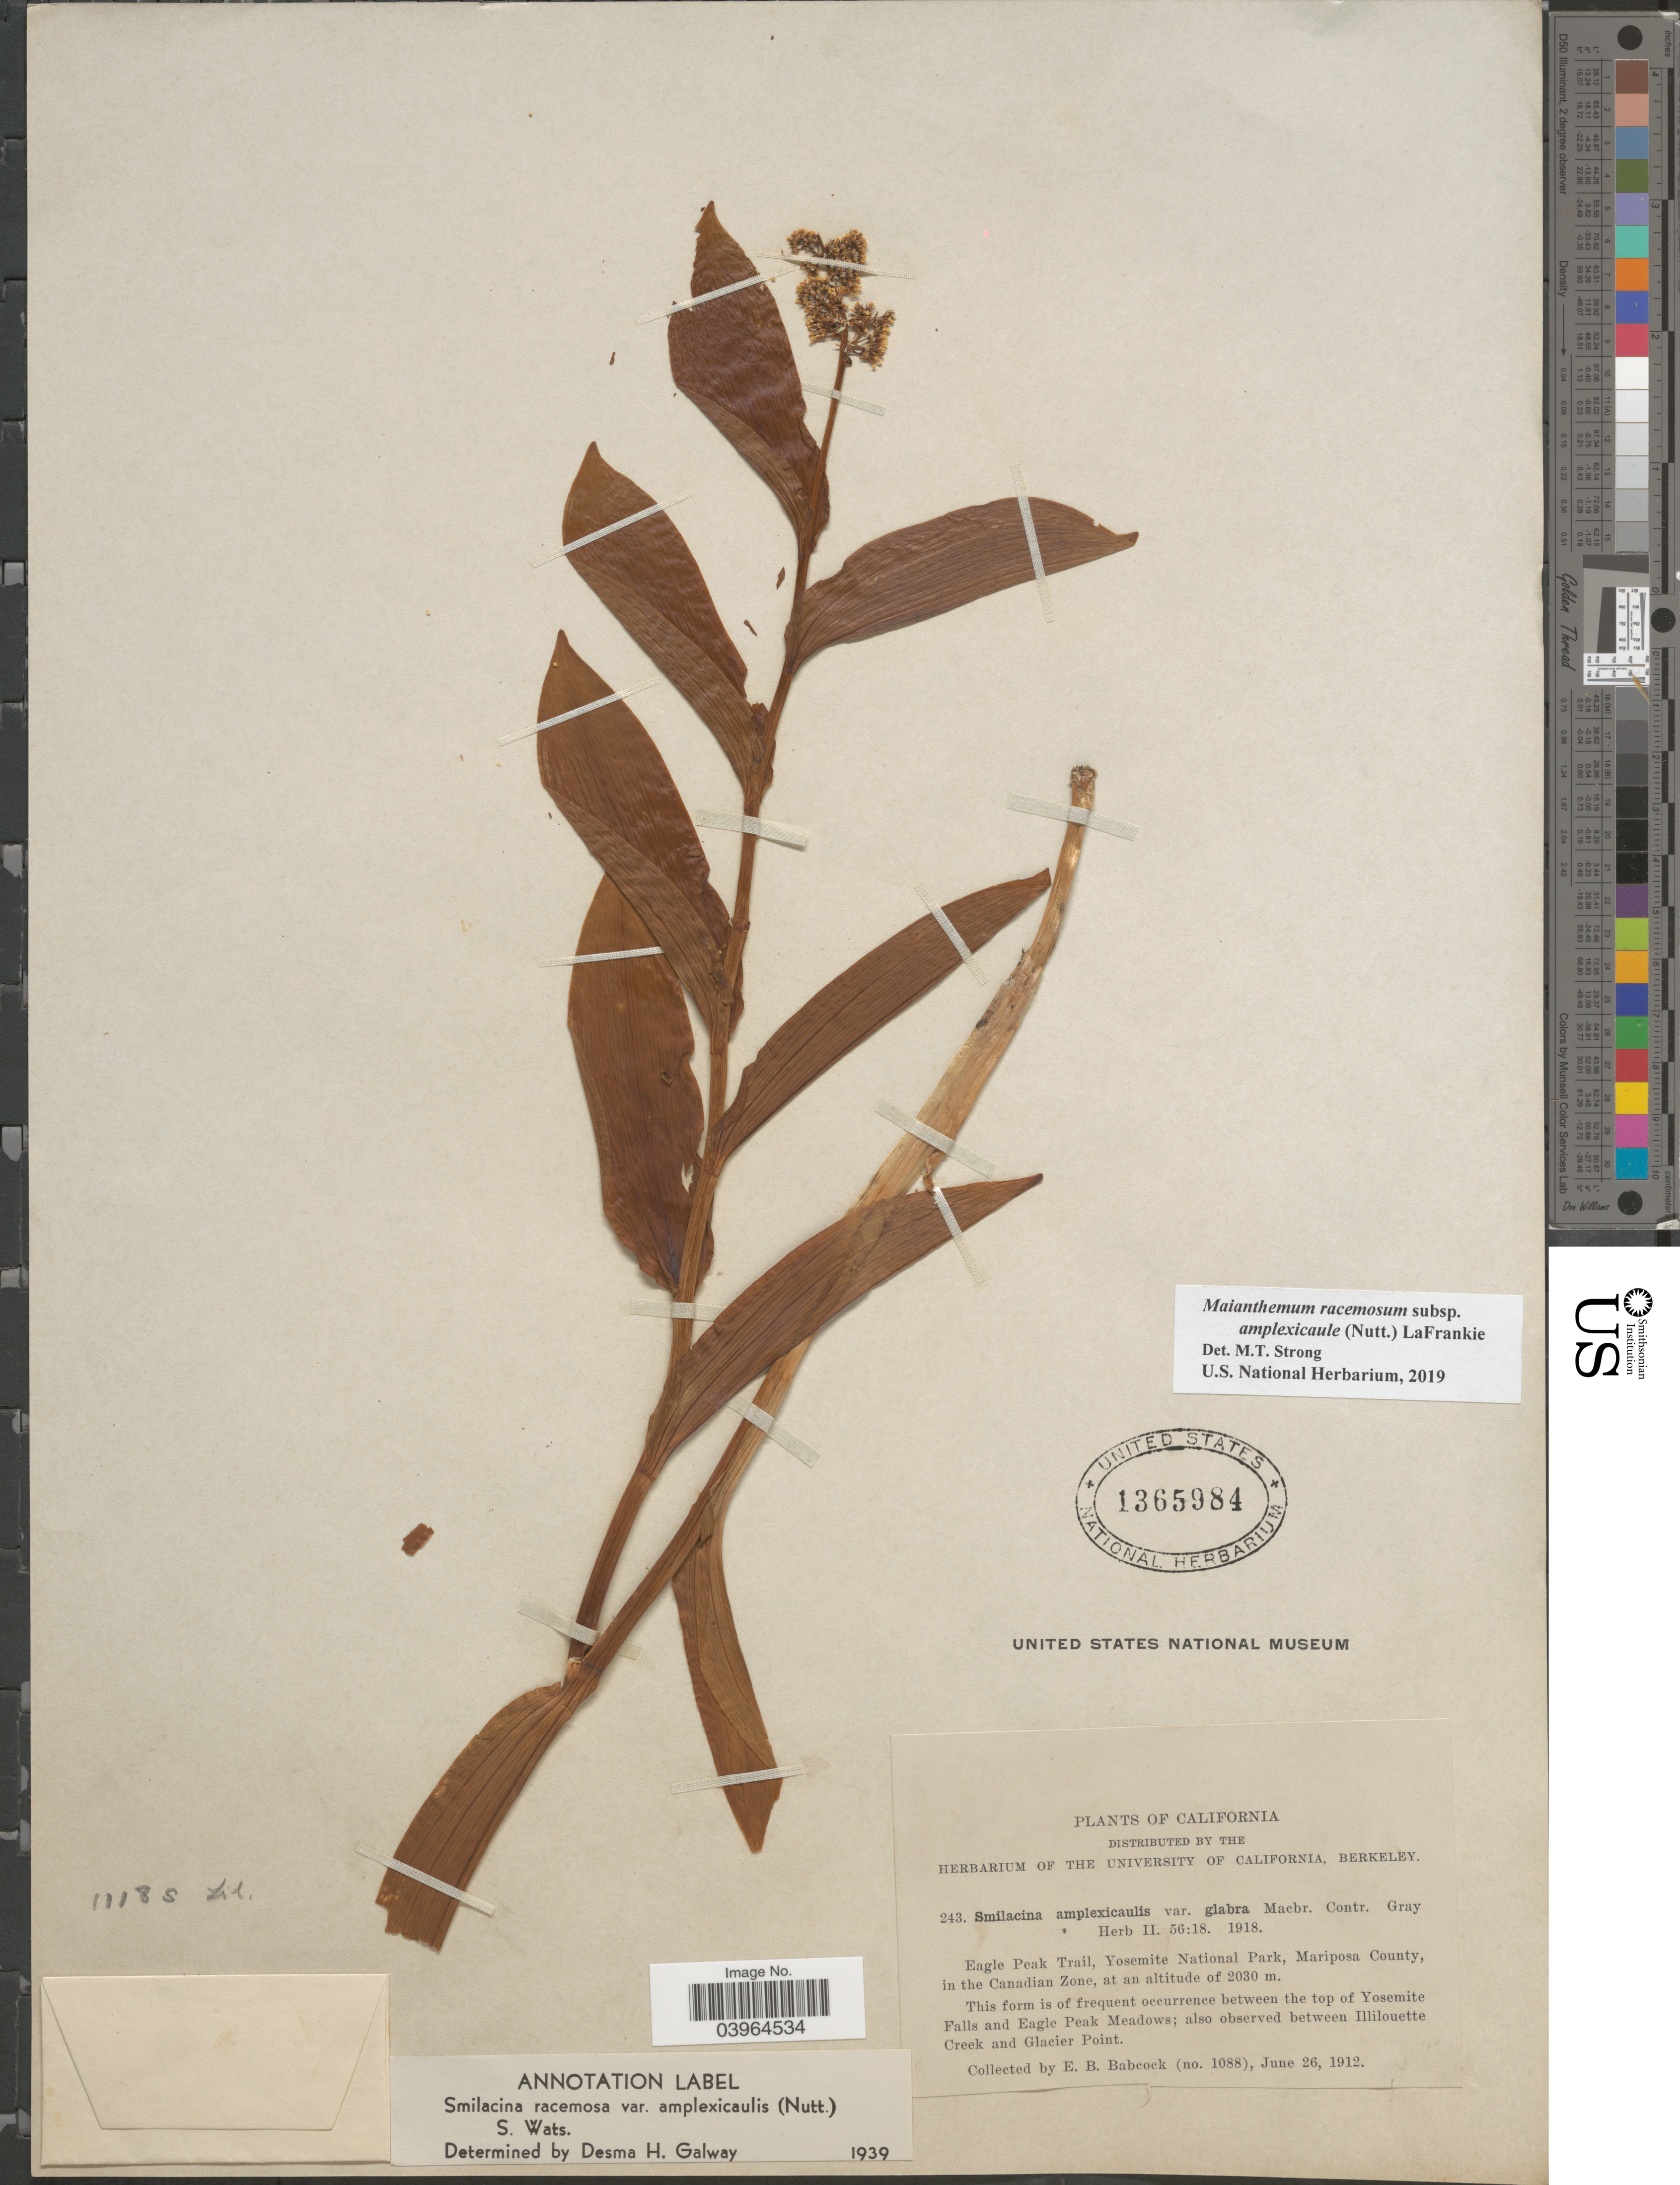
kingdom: Plantae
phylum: Tracheophyta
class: Liliopsida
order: Asparagales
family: Asparagaceae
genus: Maianthemum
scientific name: Maianthemum racemosum subsp. amplexicaule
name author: (Nutt.) LaFrankie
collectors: E. B. Babcock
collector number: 1088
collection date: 1912-06-26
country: United States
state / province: California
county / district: Mariposa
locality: Eagle Peak Trail, Yosemite National Park, Mariposa County, in the Canadian Zone.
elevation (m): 2030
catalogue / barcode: US 1365984